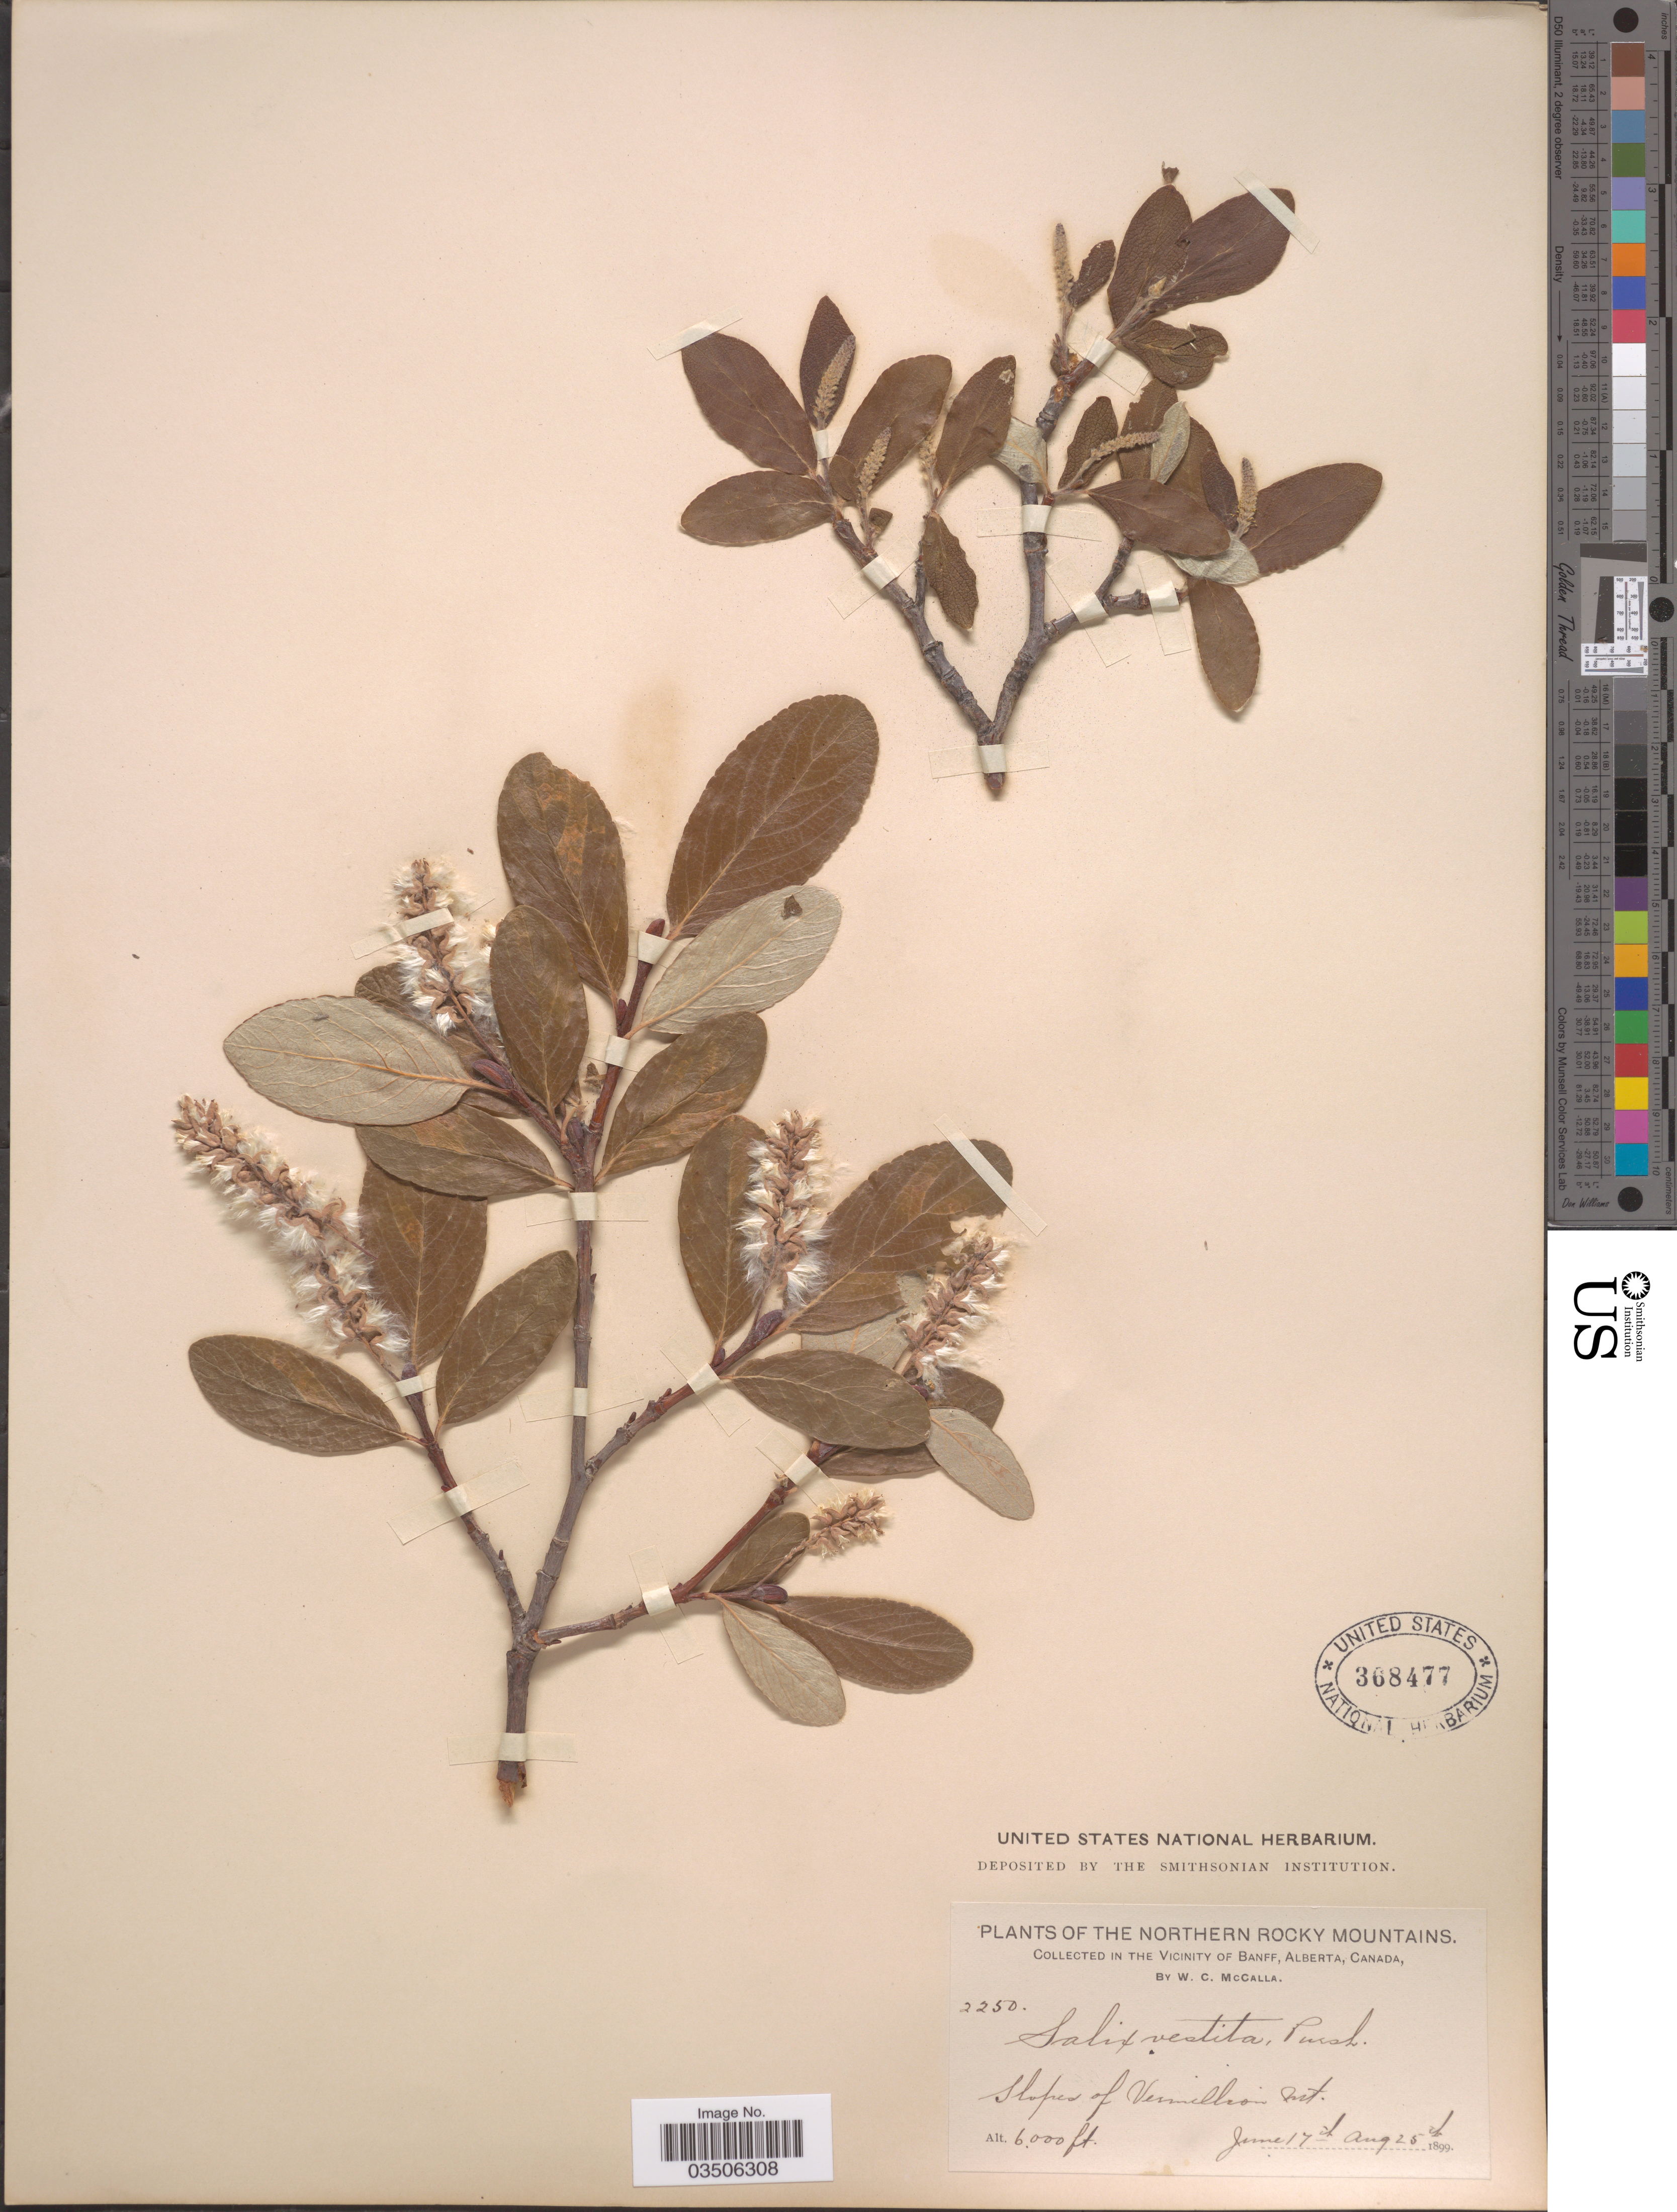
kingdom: Plantae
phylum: Tracheophyta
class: Magnoliopsida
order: Malpighiales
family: Salicaceae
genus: Salix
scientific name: Salix vestita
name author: Pursh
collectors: W. McCalla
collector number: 2250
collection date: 1899-06-17/1899-08-25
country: Canada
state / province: Alberta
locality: Northern Rocky Mountains. Vicinity of Banff. Slopes of Vermillion Mt.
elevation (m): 1829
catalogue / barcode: US 368477